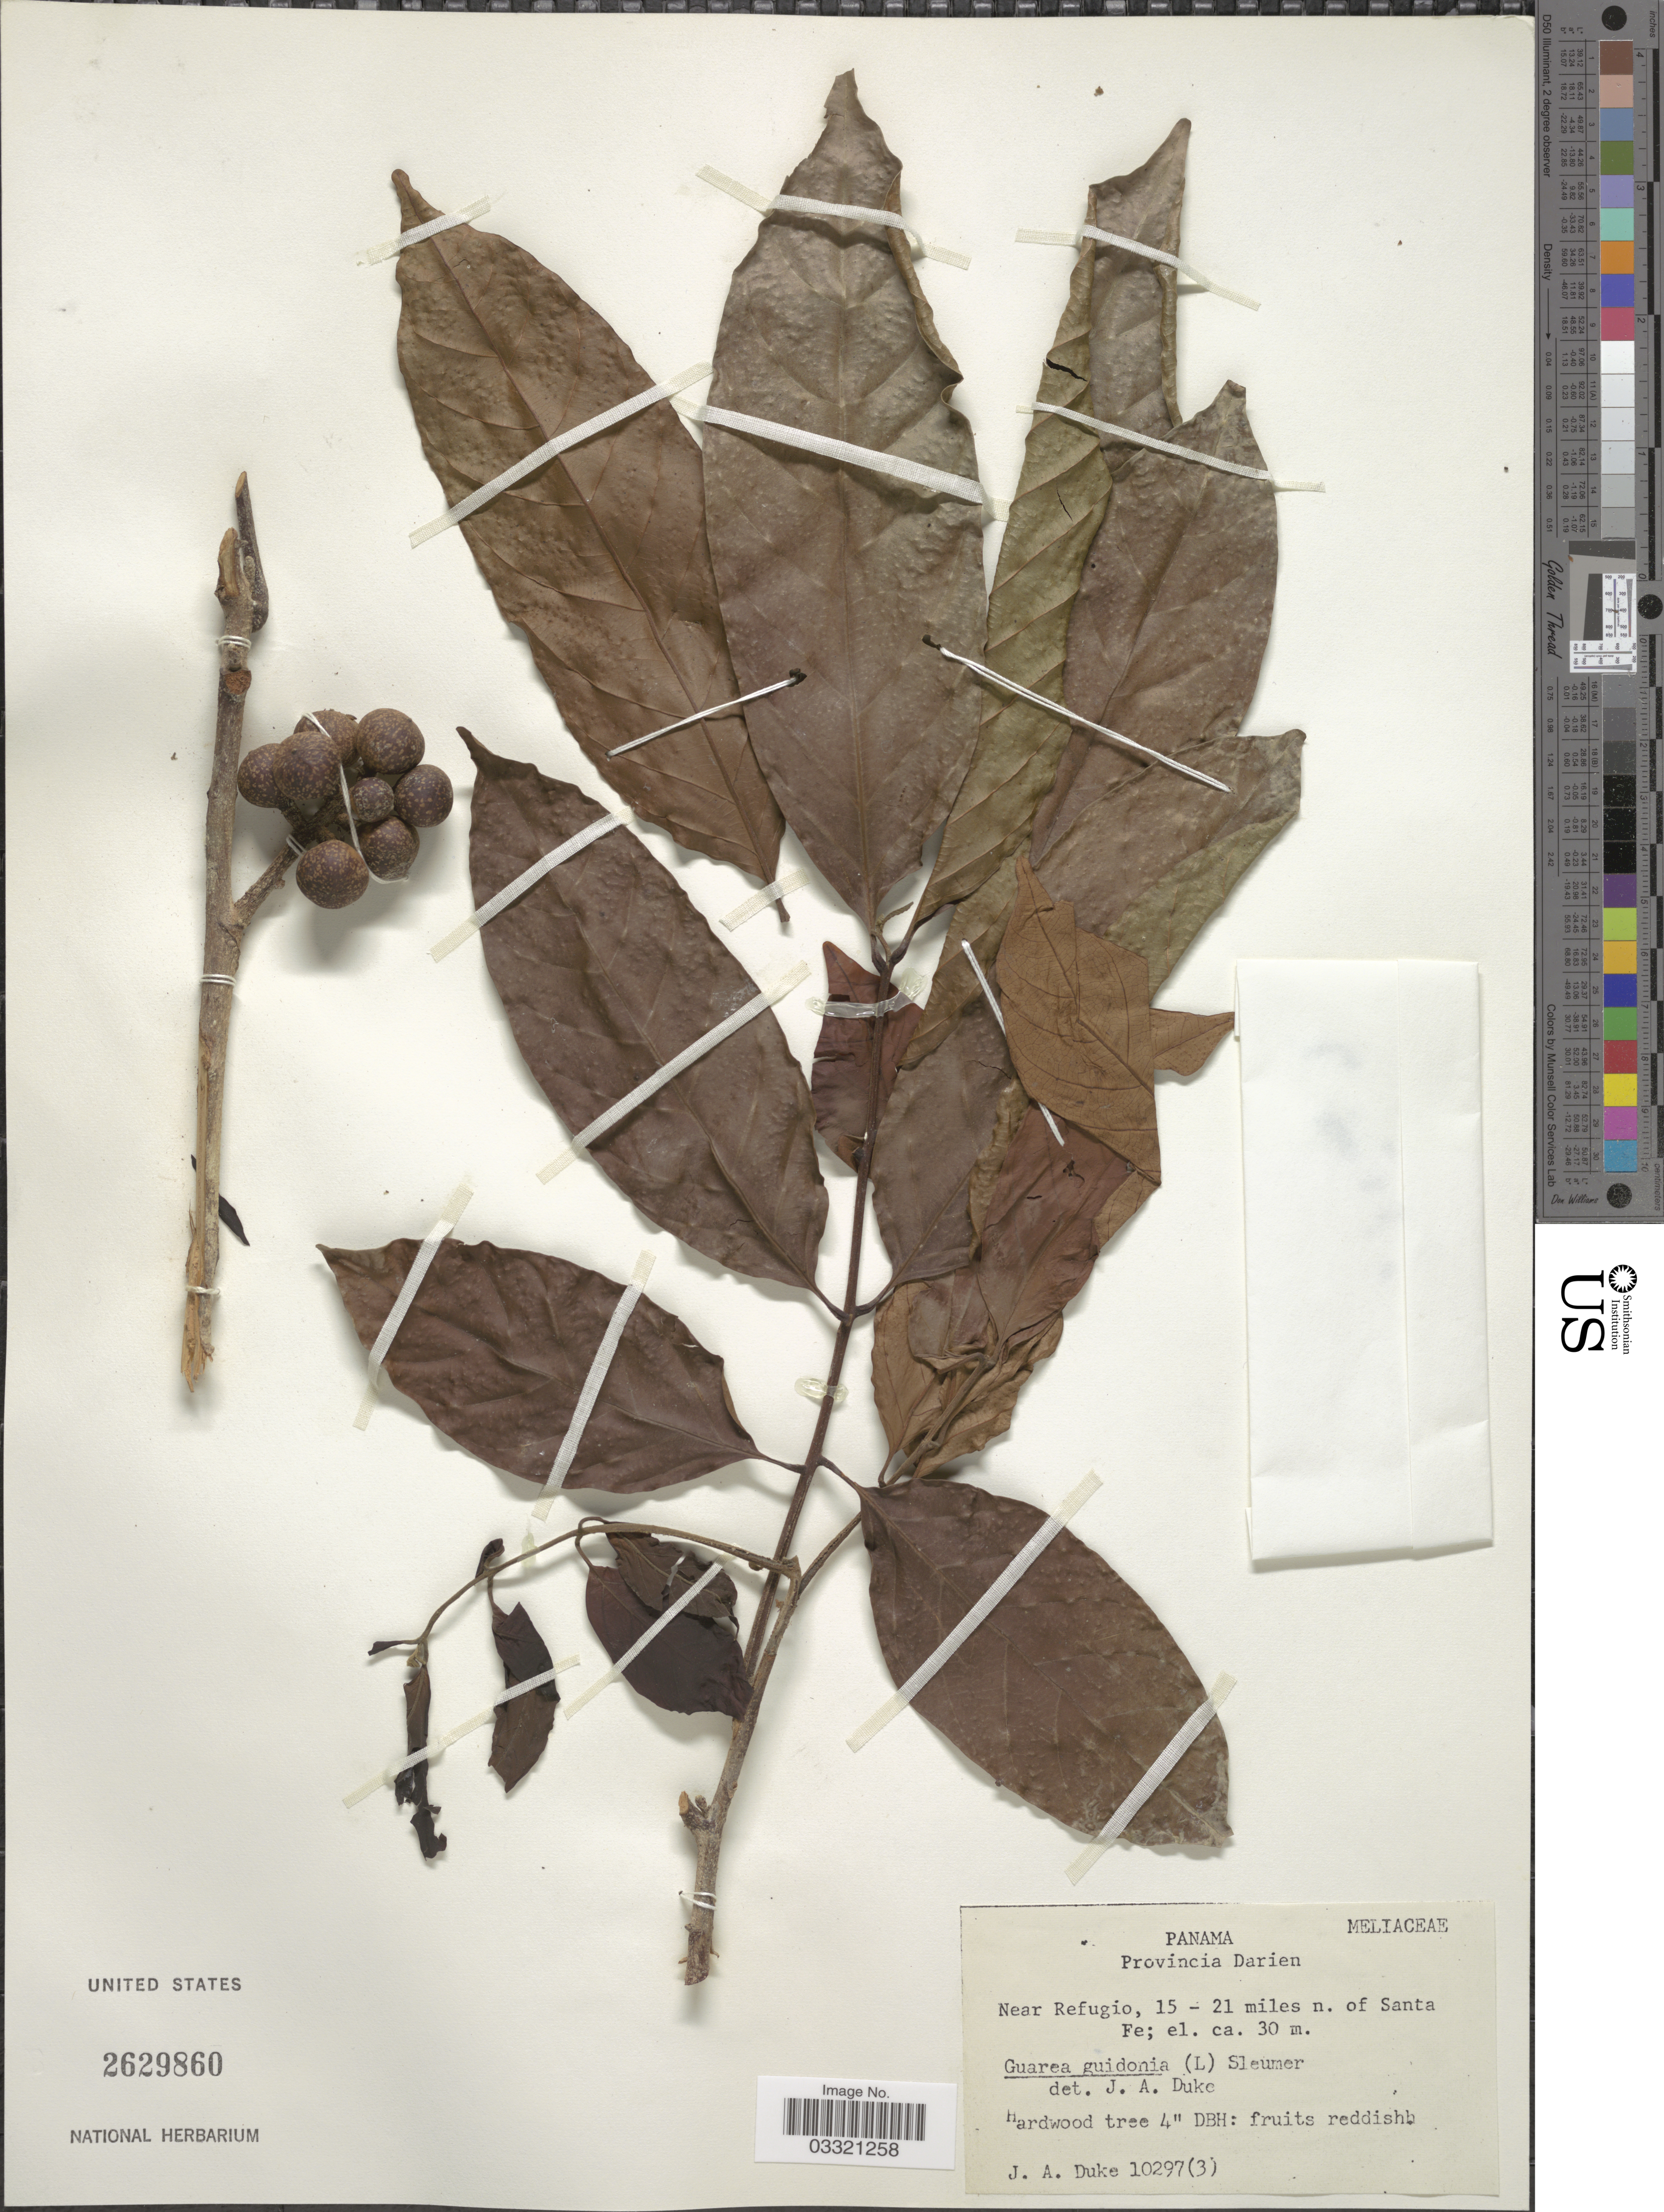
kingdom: Plantae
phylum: Tracheophyta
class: Magnoliopsida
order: Sapindales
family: Meliaceae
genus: Guarea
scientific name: Guarea guidonia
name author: (L.) Sleumer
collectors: J. A. Duke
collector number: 10297 (3)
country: Panama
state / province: Darién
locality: Near Refugio, 15-21 miles n. of Santa Fe; el. ca. 30 m.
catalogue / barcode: US 2629860